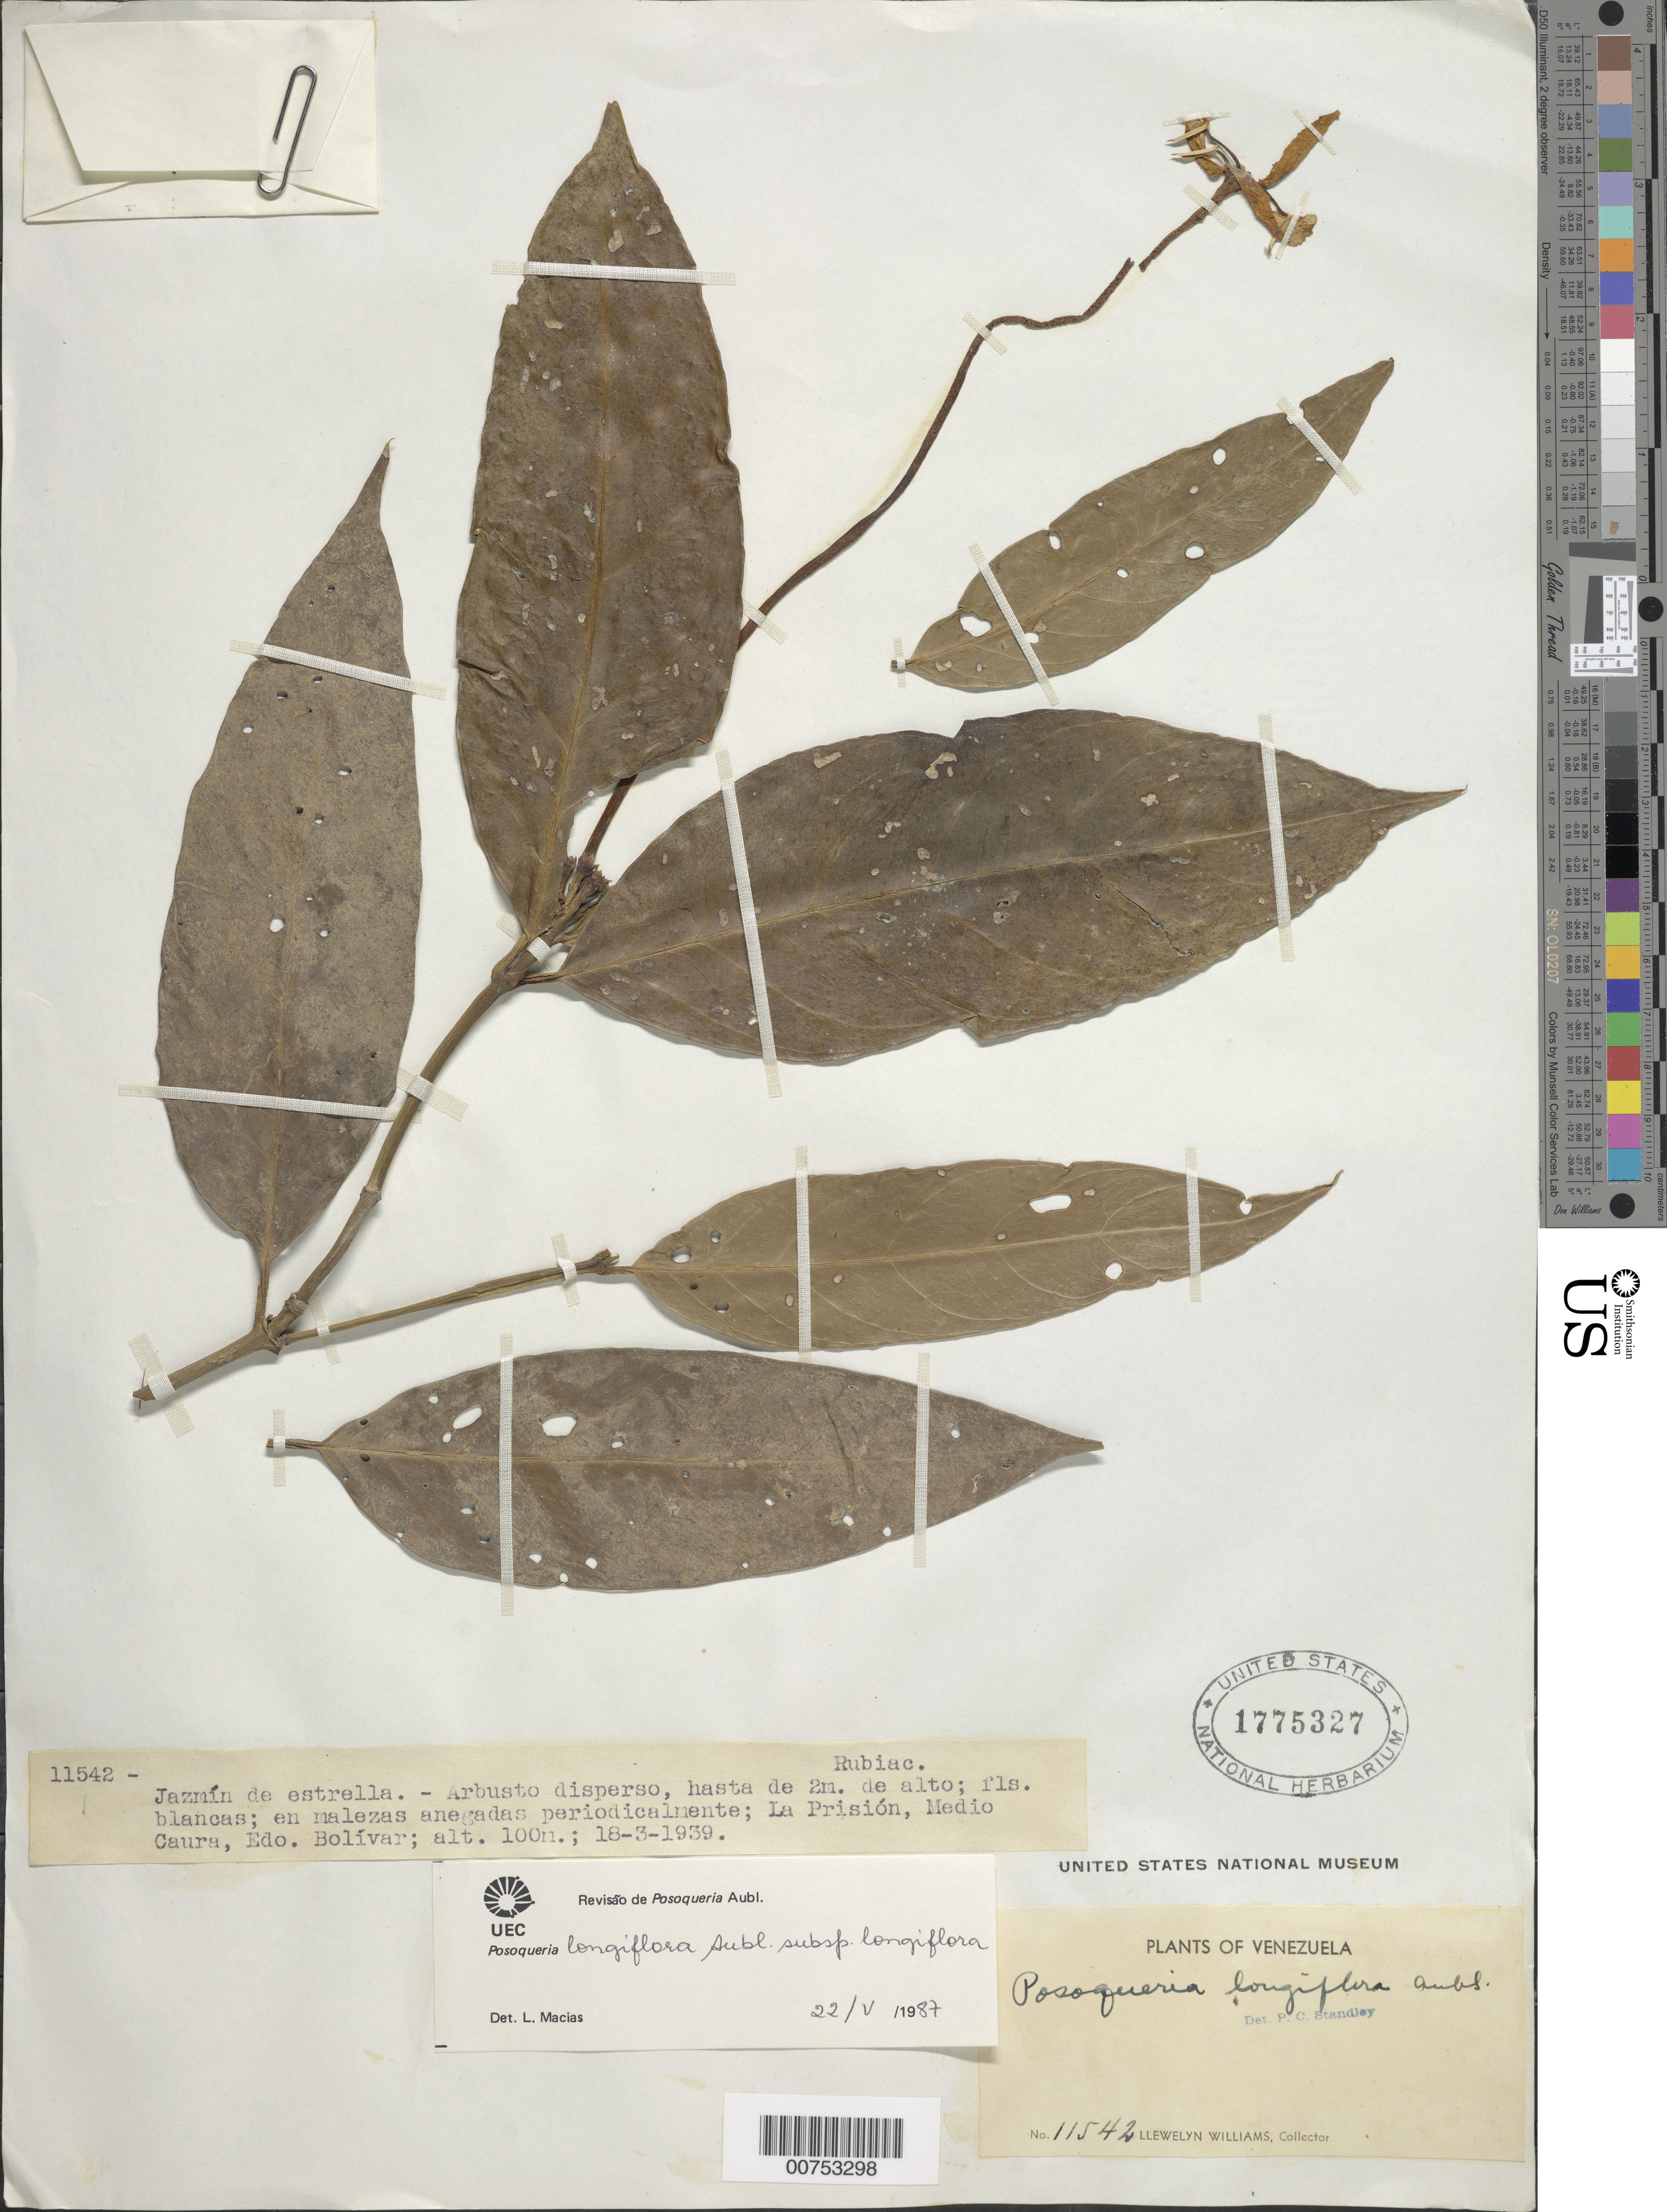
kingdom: Plantae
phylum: Tracheophyta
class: Magnoliopsida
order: Gentianales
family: Rubiaceae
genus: Posoqueria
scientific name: Posoqueria longiflora subsp. longiflora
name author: Aubl.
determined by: Macias, L.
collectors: Ll. Williams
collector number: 11542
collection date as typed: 18-Mar-39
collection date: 1939-03-18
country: Venezuela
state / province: Bolívar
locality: La Prisión, Medio Caura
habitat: Malezas anegadas periodicalmente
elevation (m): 100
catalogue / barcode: US 1775327